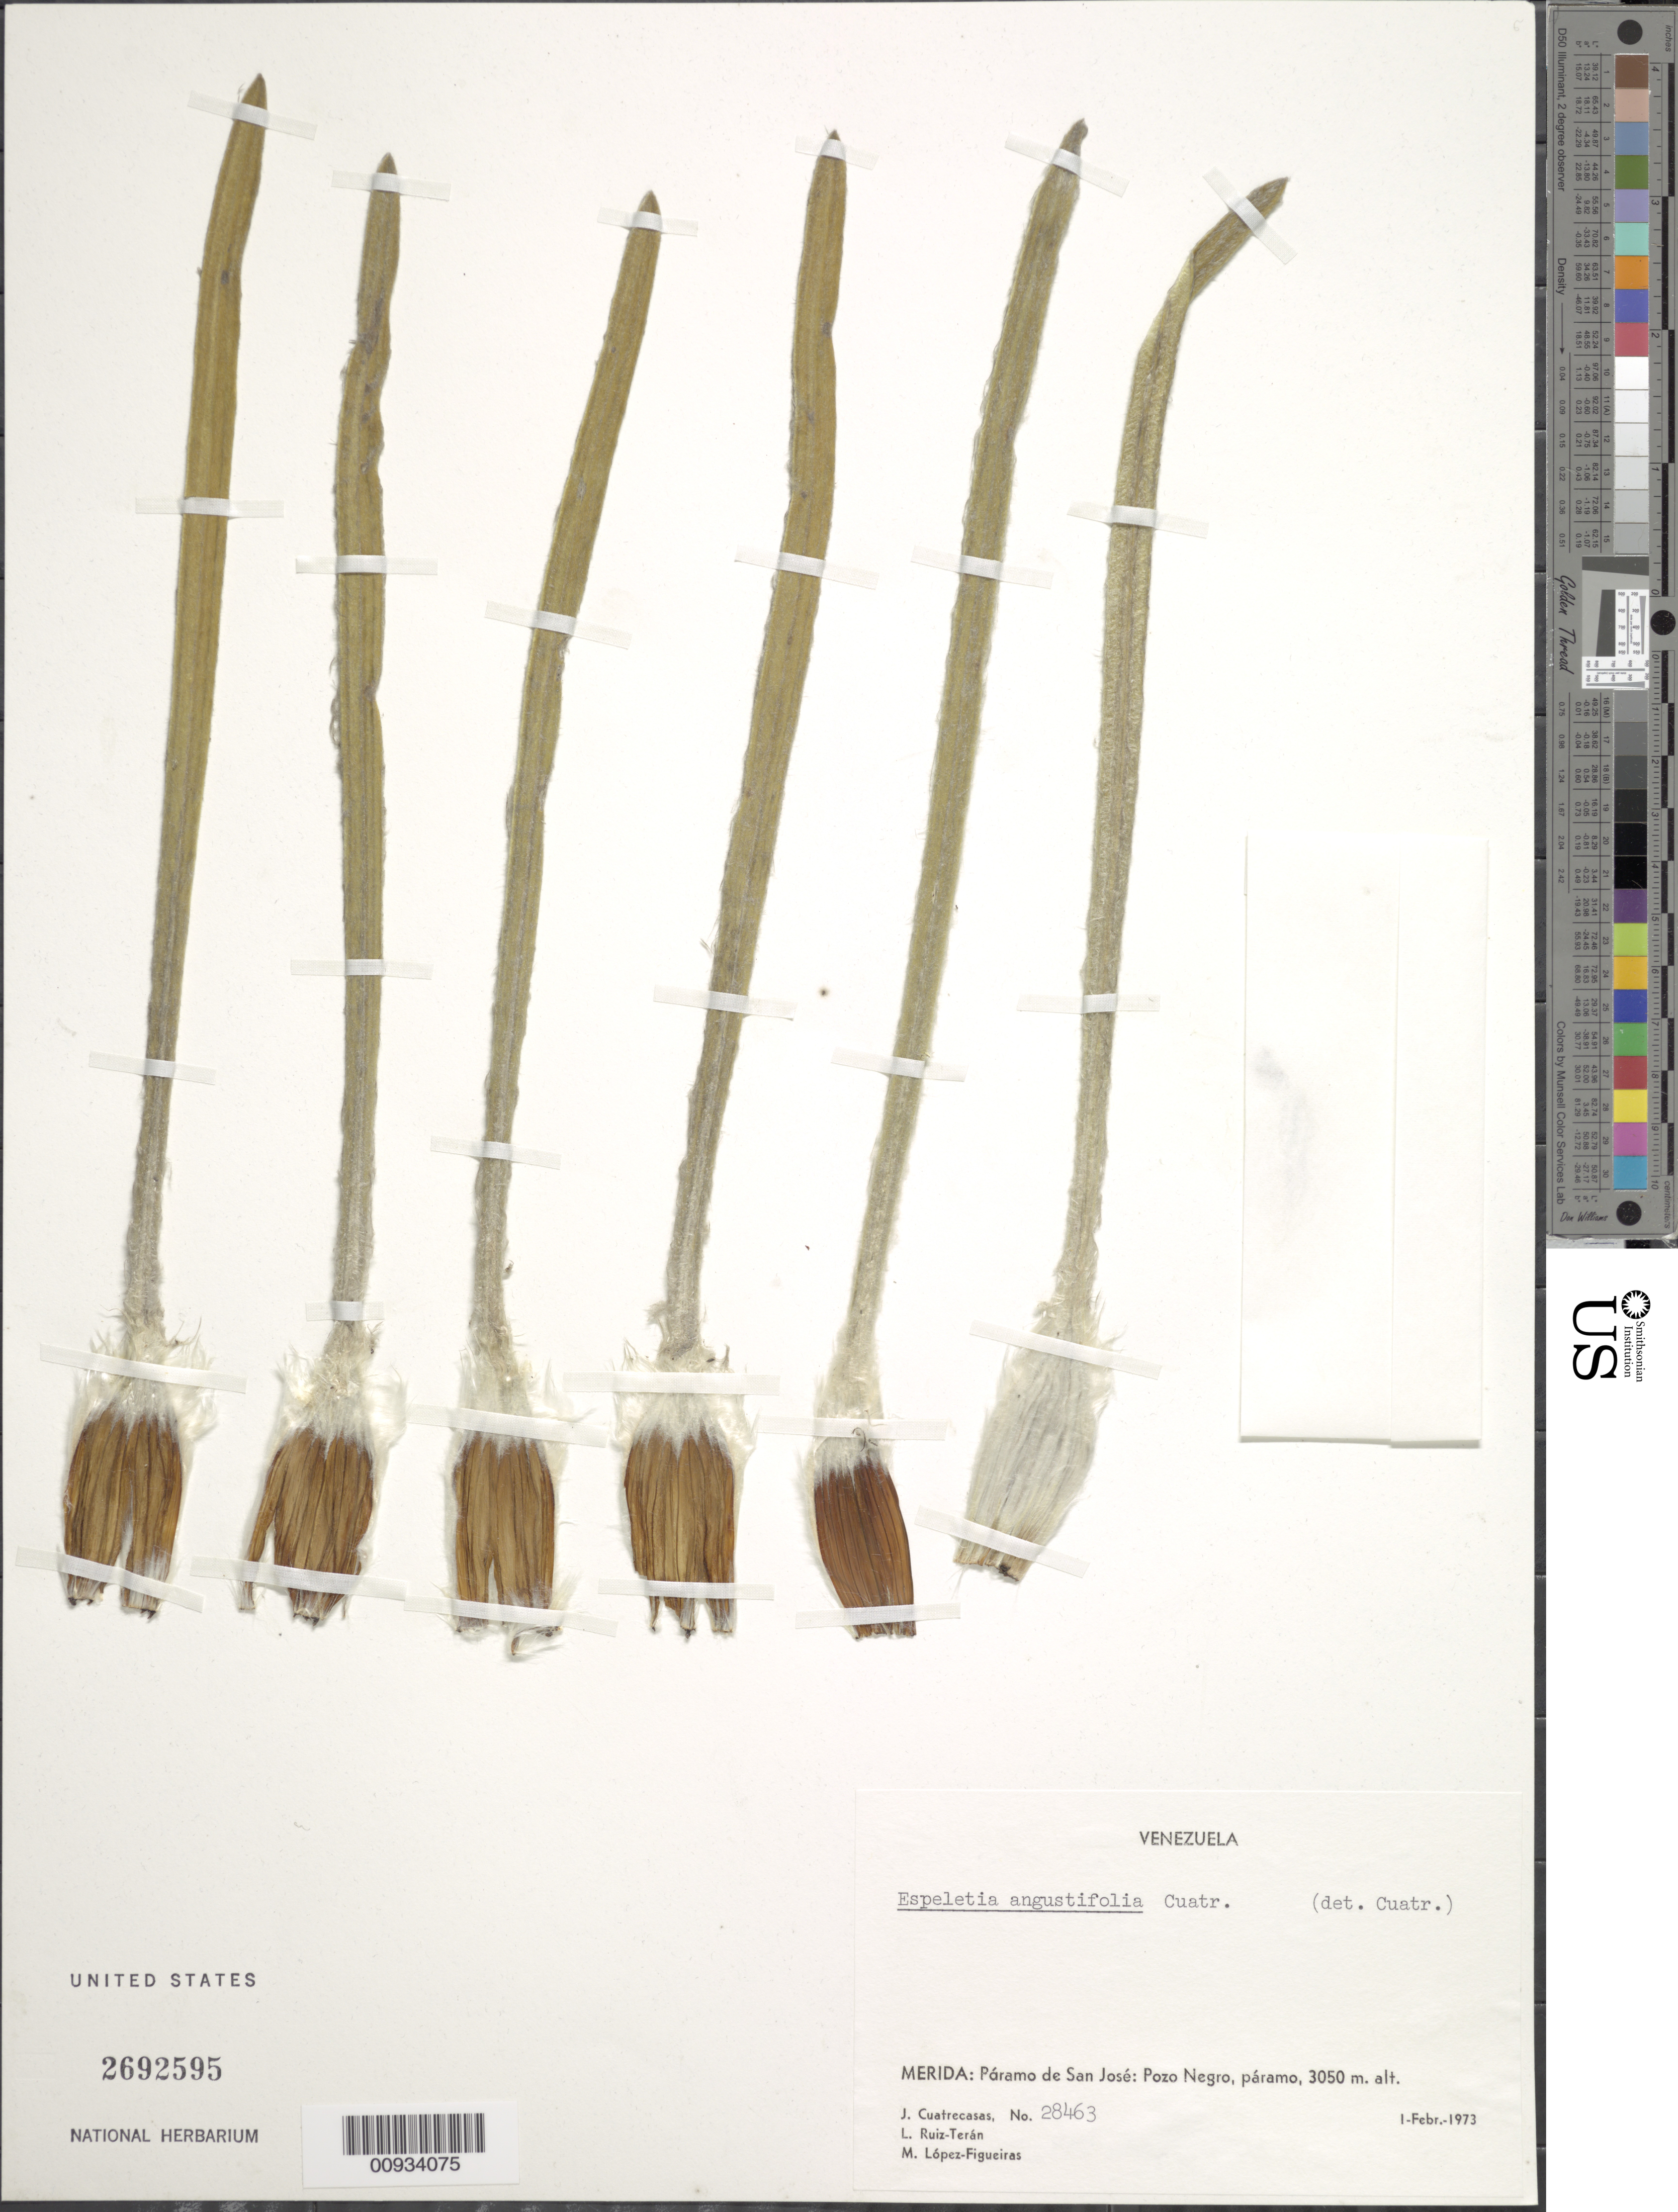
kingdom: Plantae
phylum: Tracheophyta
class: Magnoliopsida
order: Asterales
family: Asteraceae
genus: Espeletiopsis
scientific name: Espeletiopsis angustifolia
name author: (Cuatrec.) Cuatrec.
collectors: J. Cuatrecasas, L. E. Ruíz-Terán & M. López Figueiras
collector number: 28463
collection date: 1973-02-01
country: Venezuela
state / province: Mérida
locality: Paramo de san Jose, Pozo Negro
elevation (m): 3050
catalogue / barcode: US 2692595